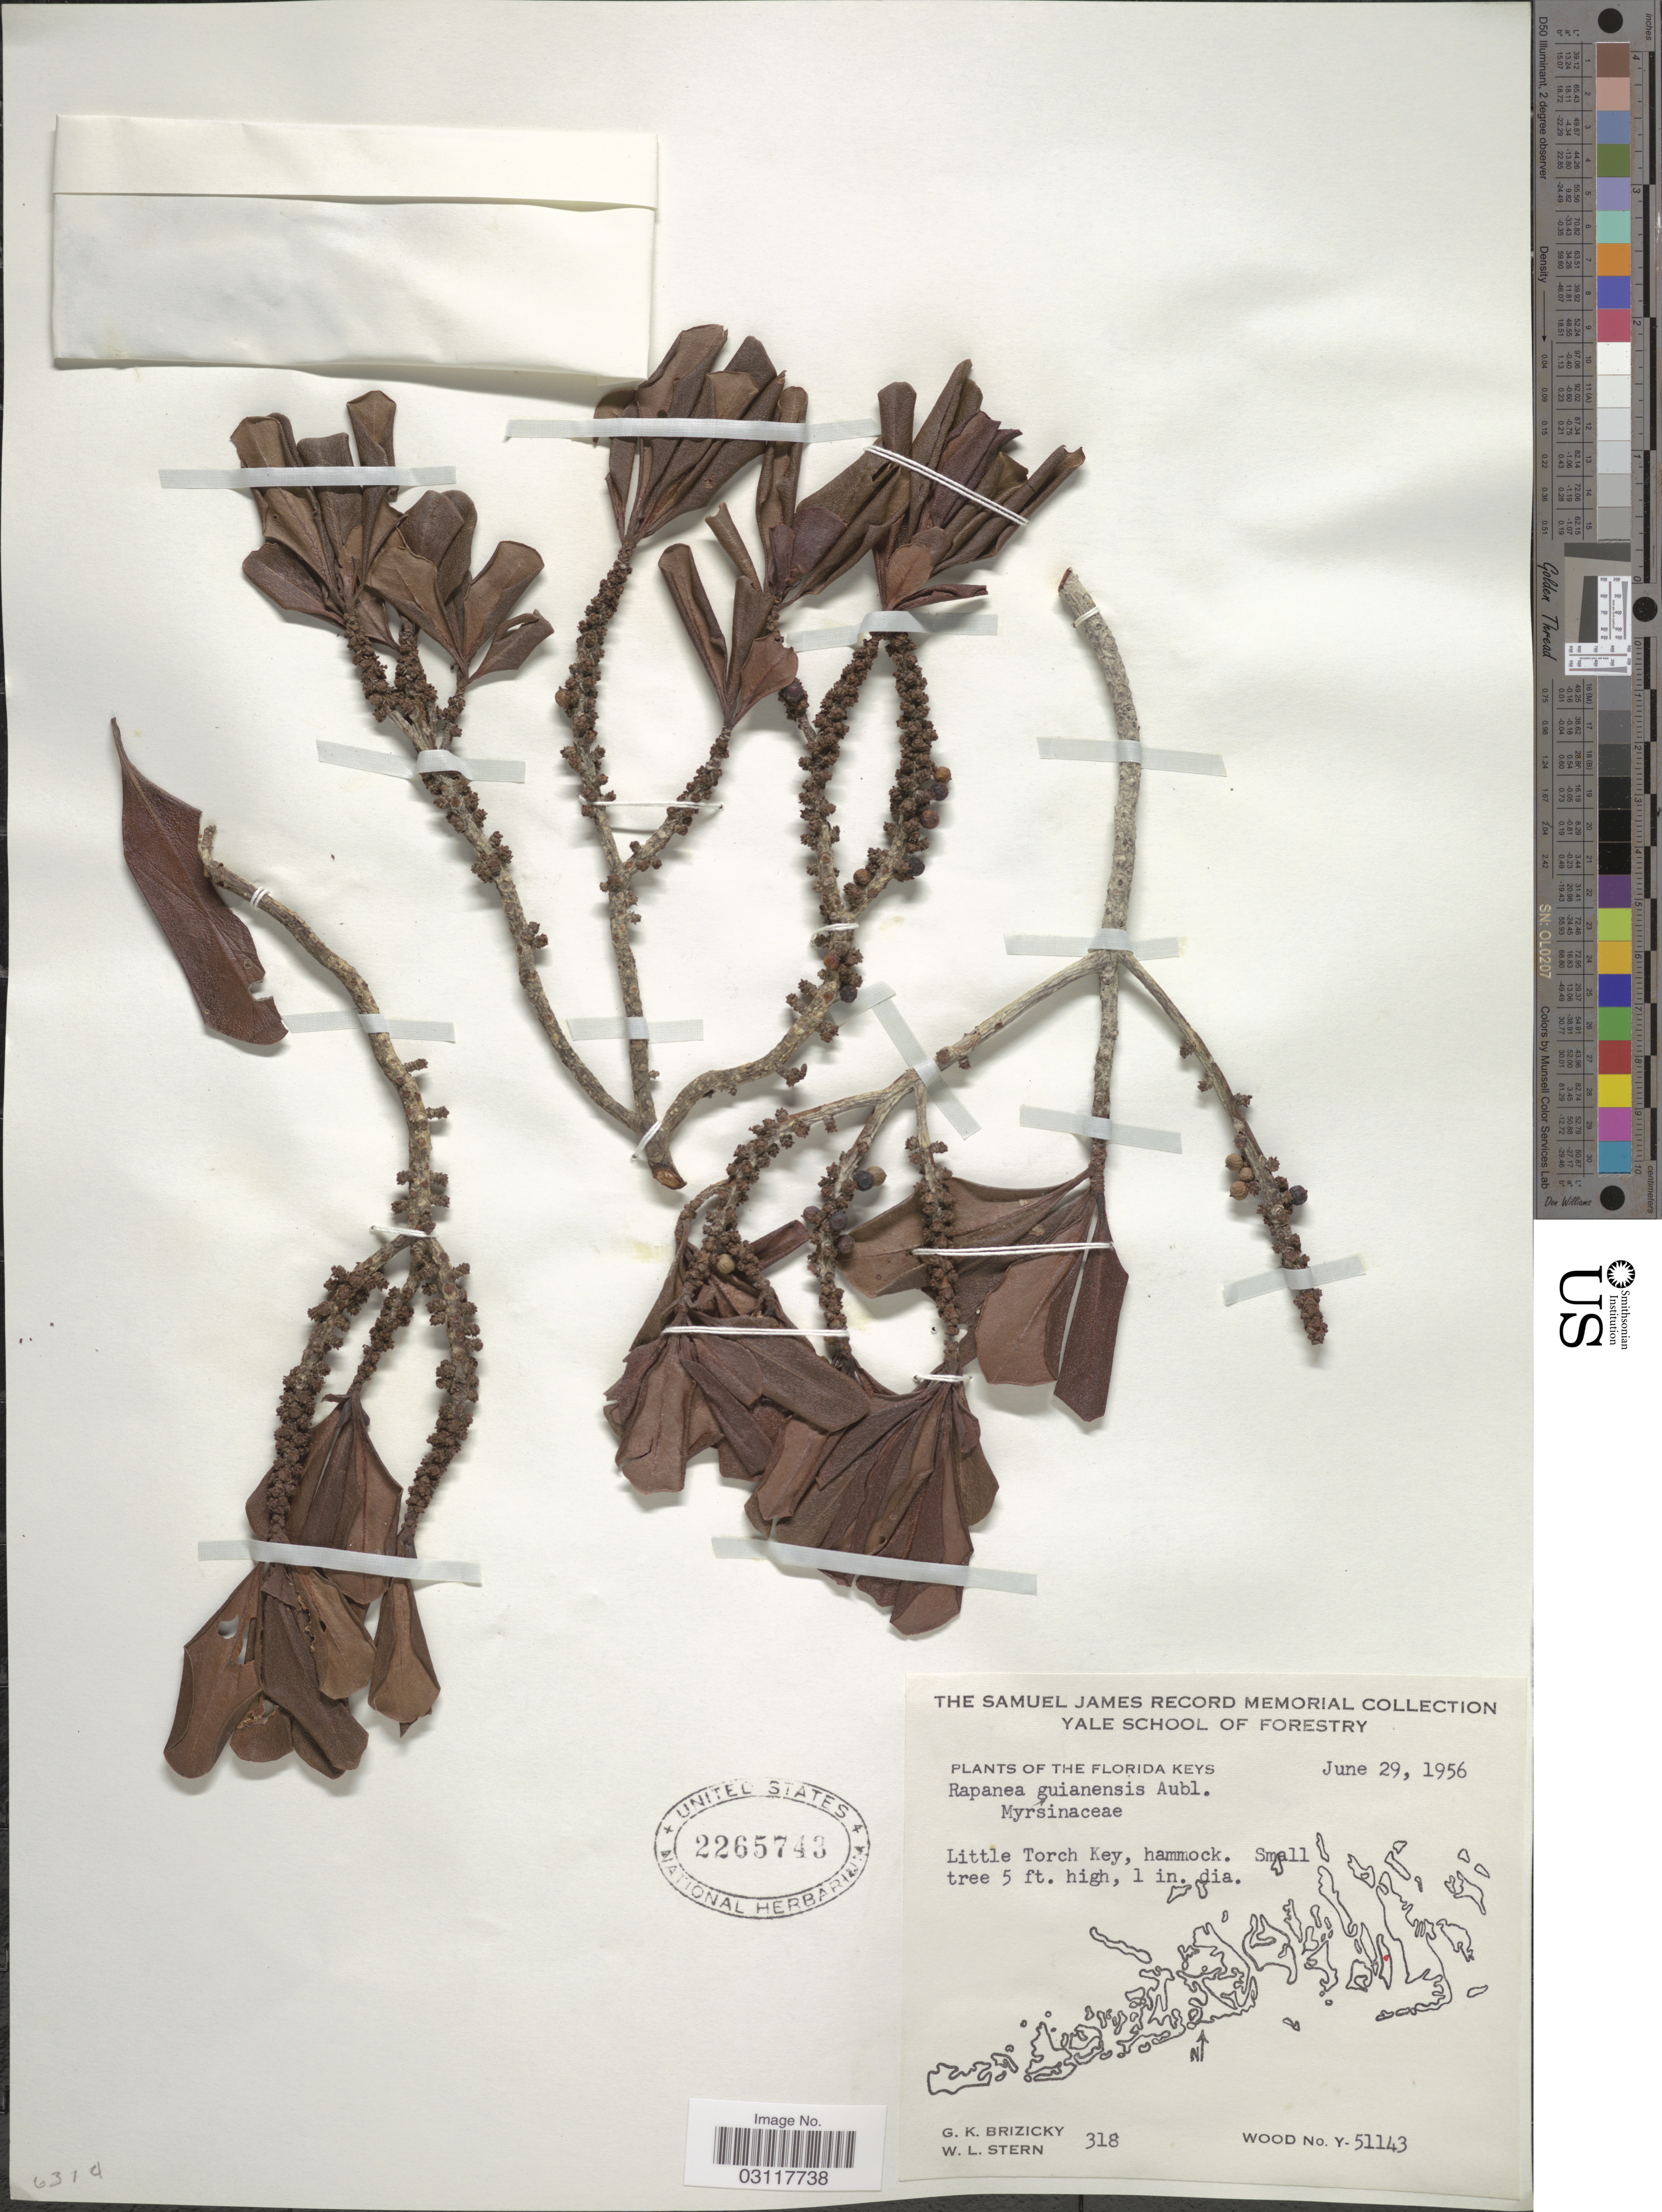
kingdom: Plantae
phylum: Tracheophyta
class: Magnoliopsida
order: Ericales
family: Primulaceae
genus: Rapanea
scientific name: Rapanea guianensis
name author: Aubl.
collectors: G. K. Brizicky & W. L. Stern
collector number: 318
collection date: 1956-06-29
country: United States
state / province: Florida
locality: Florida Keys. Little Torch Key, hammock.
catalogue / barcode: US 2265743